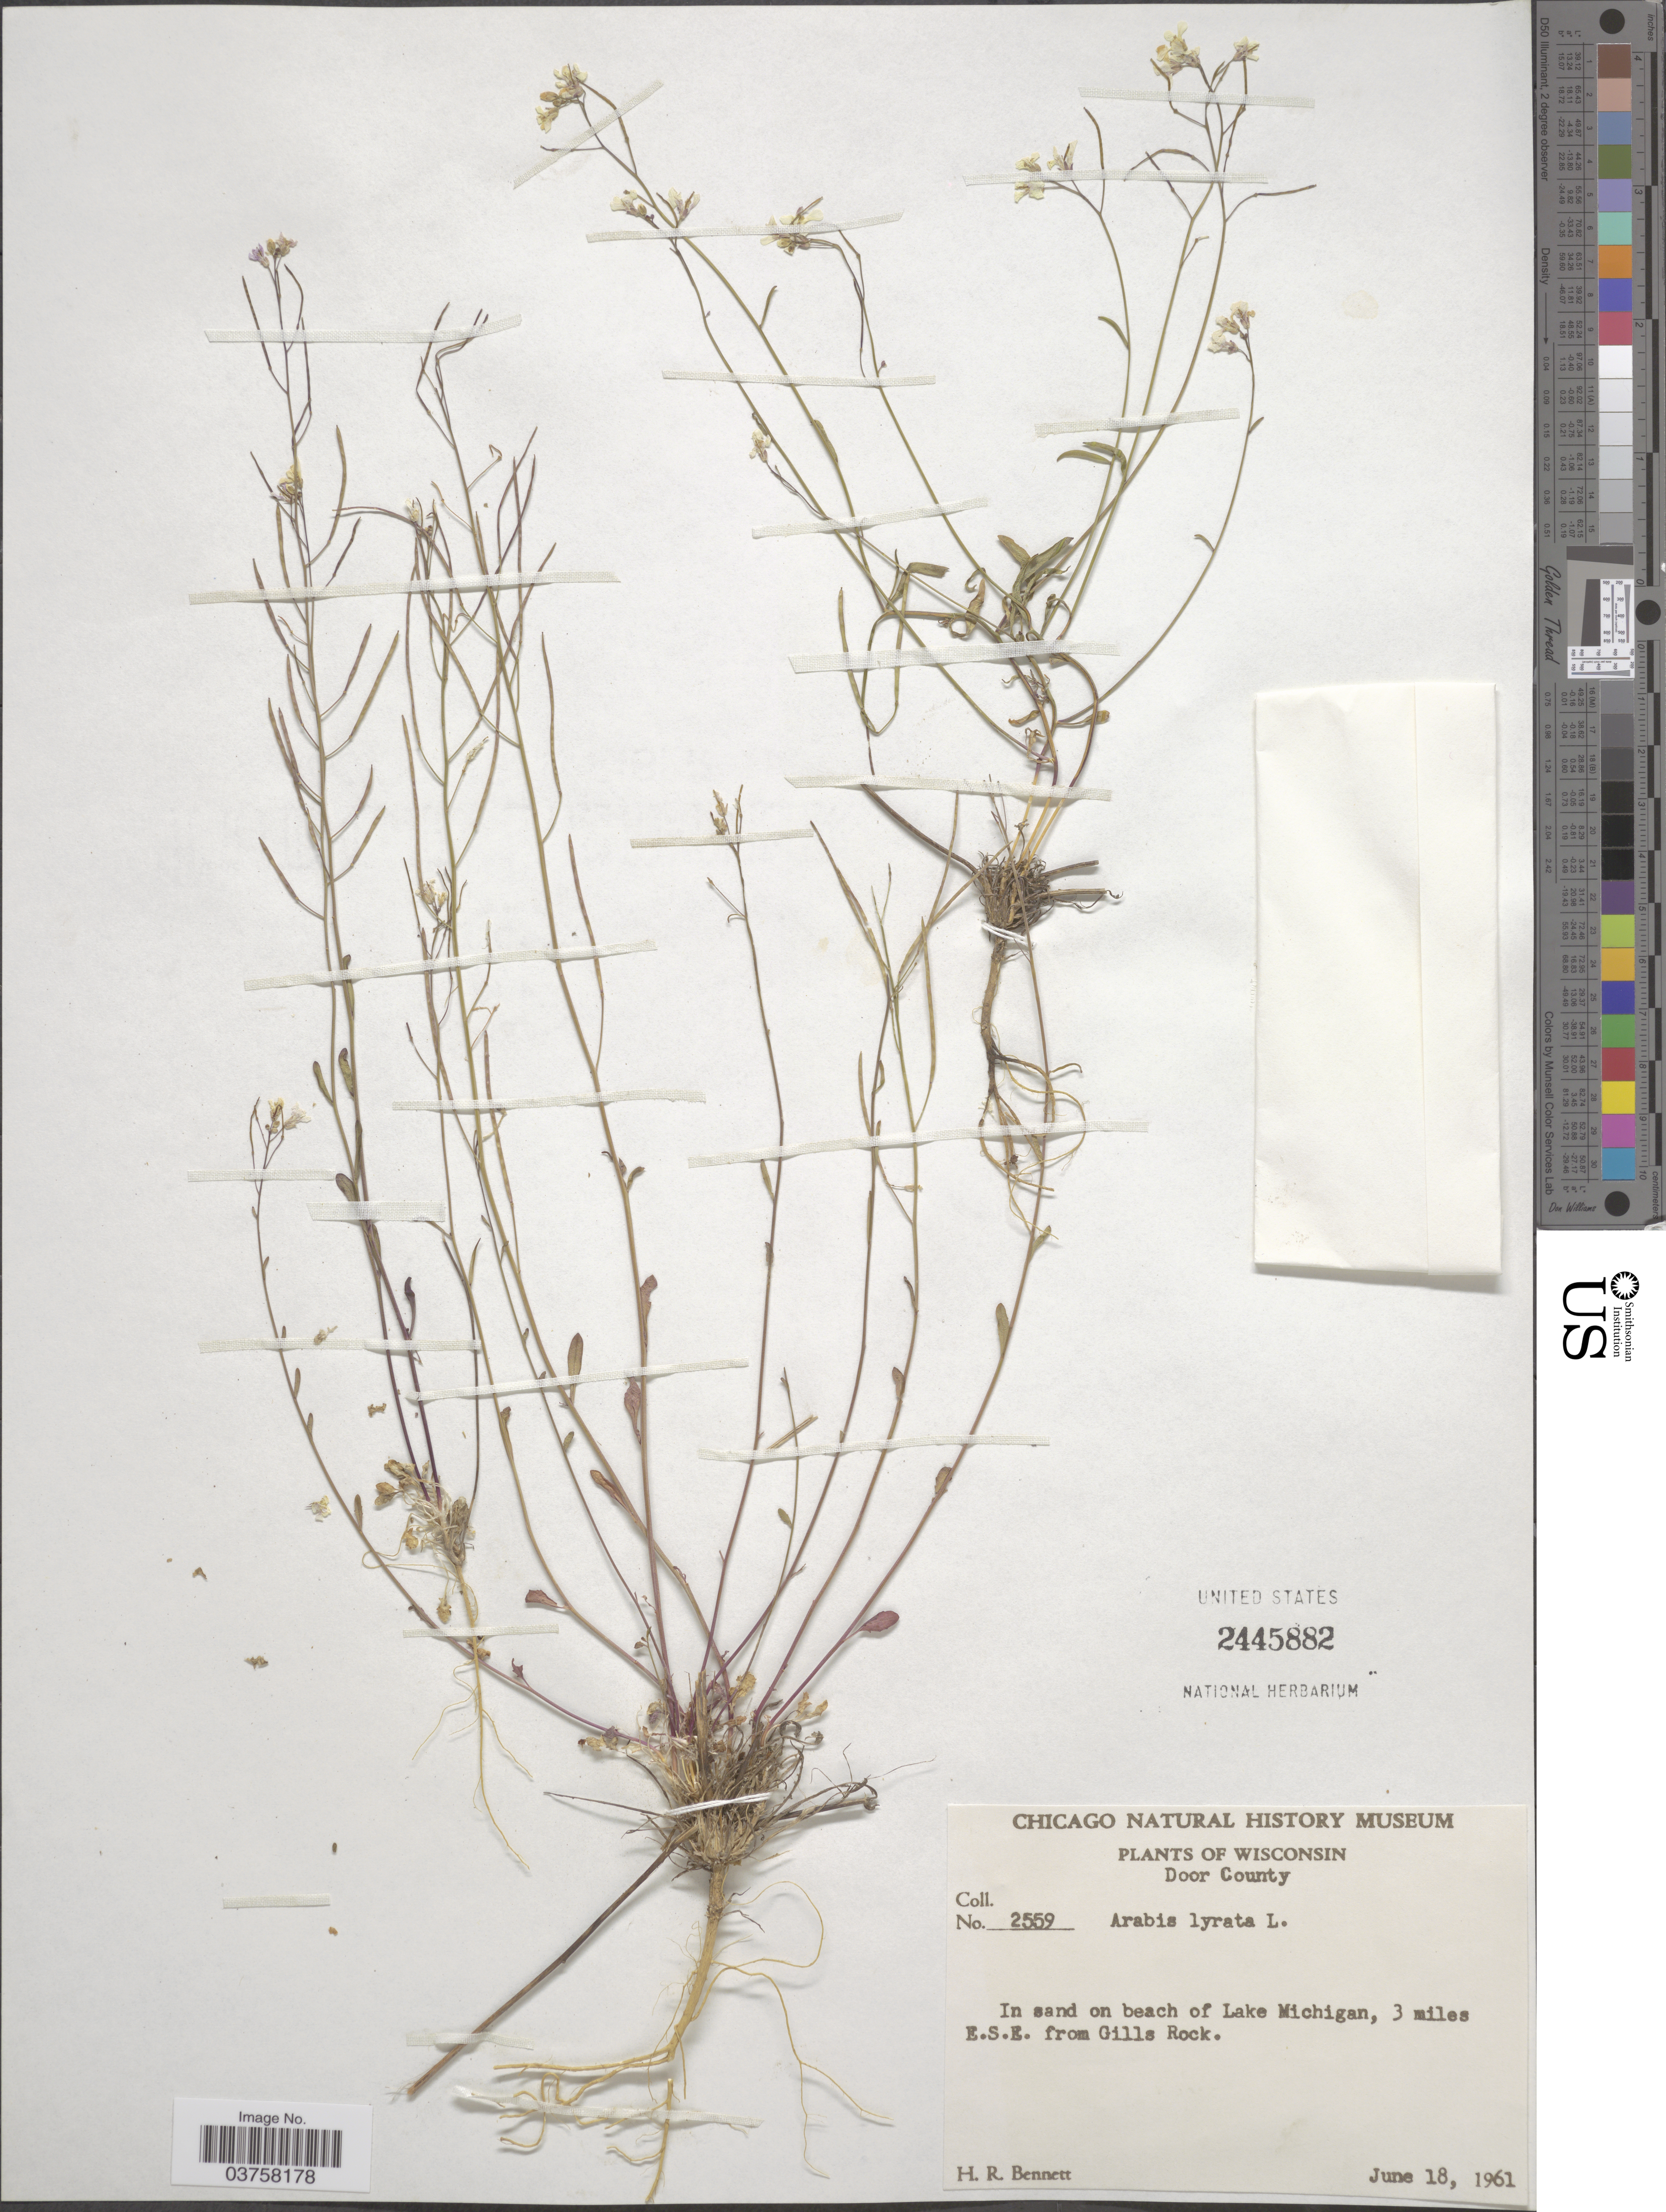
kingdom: Plantae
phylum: Tracheophyta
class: Magnoliopsida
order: Brassicales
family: Brassicaceae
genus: Arabis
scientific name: Arabis lyrata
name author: L.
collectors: H. R. Bennett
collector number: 2559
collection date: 1961-06-18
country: United States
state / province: Wisconsin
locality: Door County. In sand on beach of Lake Michigan, 3 miles E.S.E. from Gills Rock.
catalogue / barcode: US 2445882